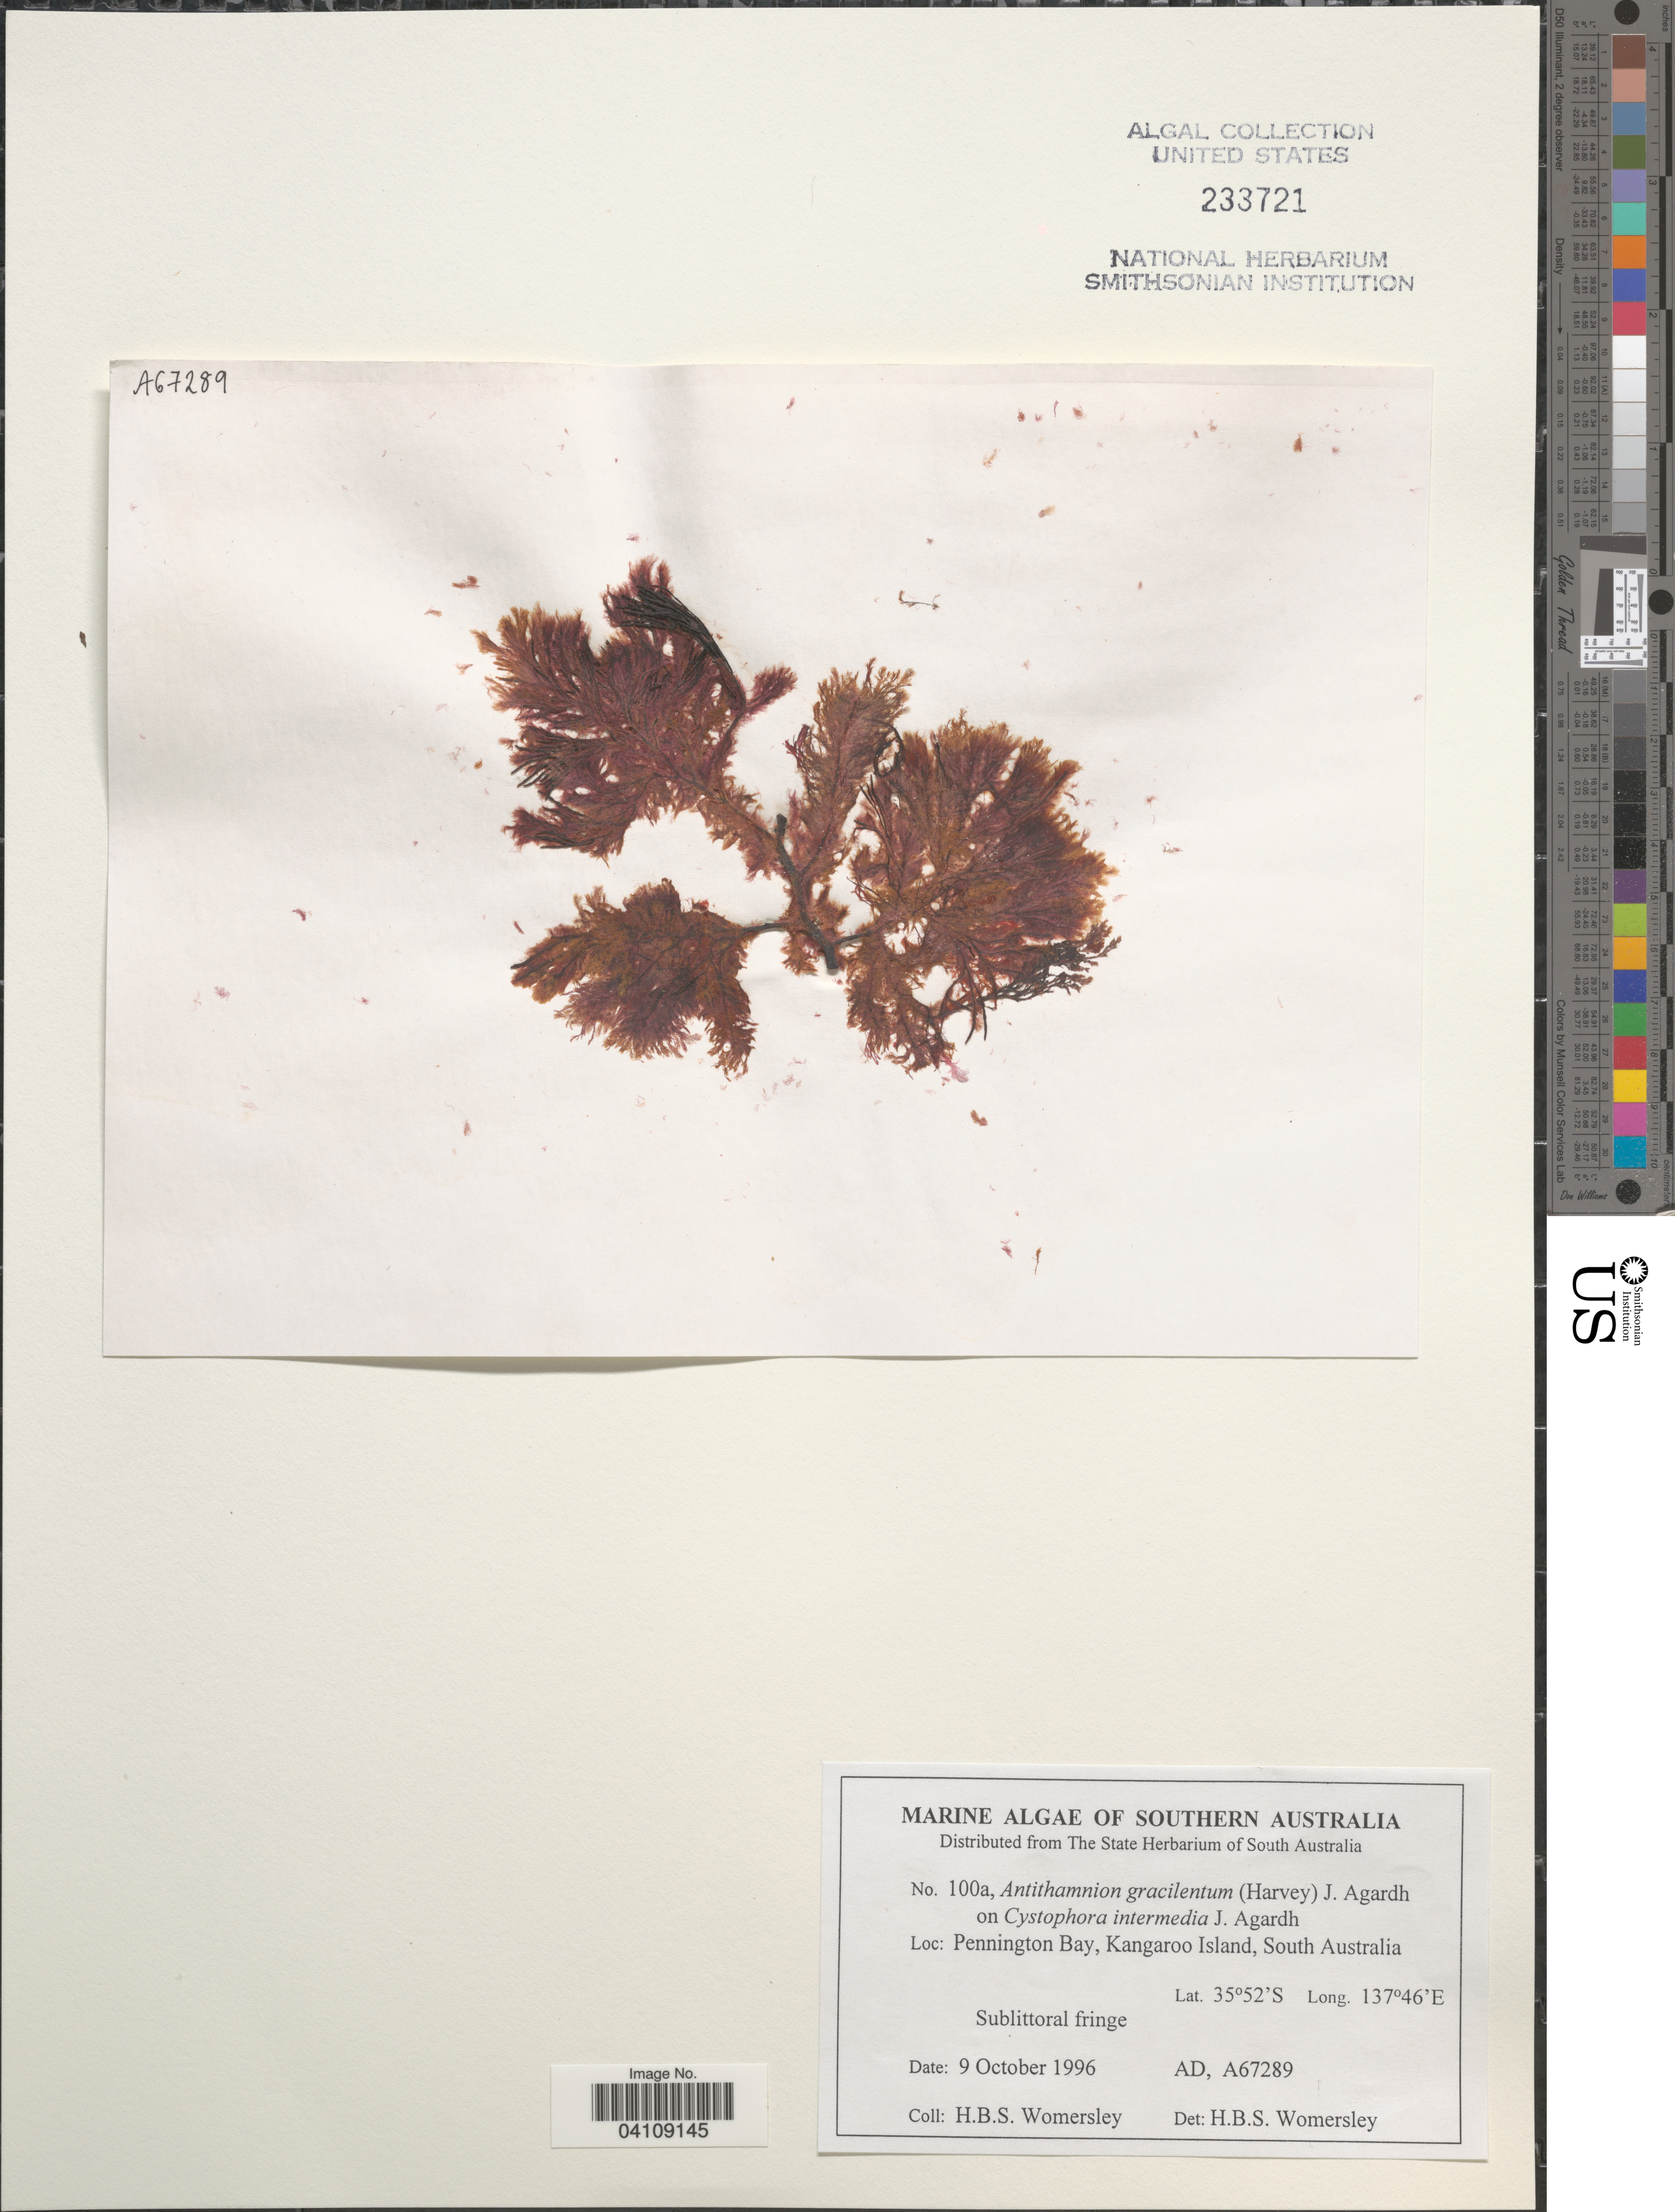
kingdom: Plantae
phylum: Rhodophyta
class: Florideophyceae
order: Ceramiales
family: Ceramiaceae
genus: Antithamnion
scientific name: Antithamnion gracilentum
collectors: H. B. S. Womersley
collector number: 100a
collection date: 1996-10-09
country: Australia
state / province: South Australia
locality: Southern Australia. Pennington Bay, Kangaroo Island.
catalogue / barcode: US 233721